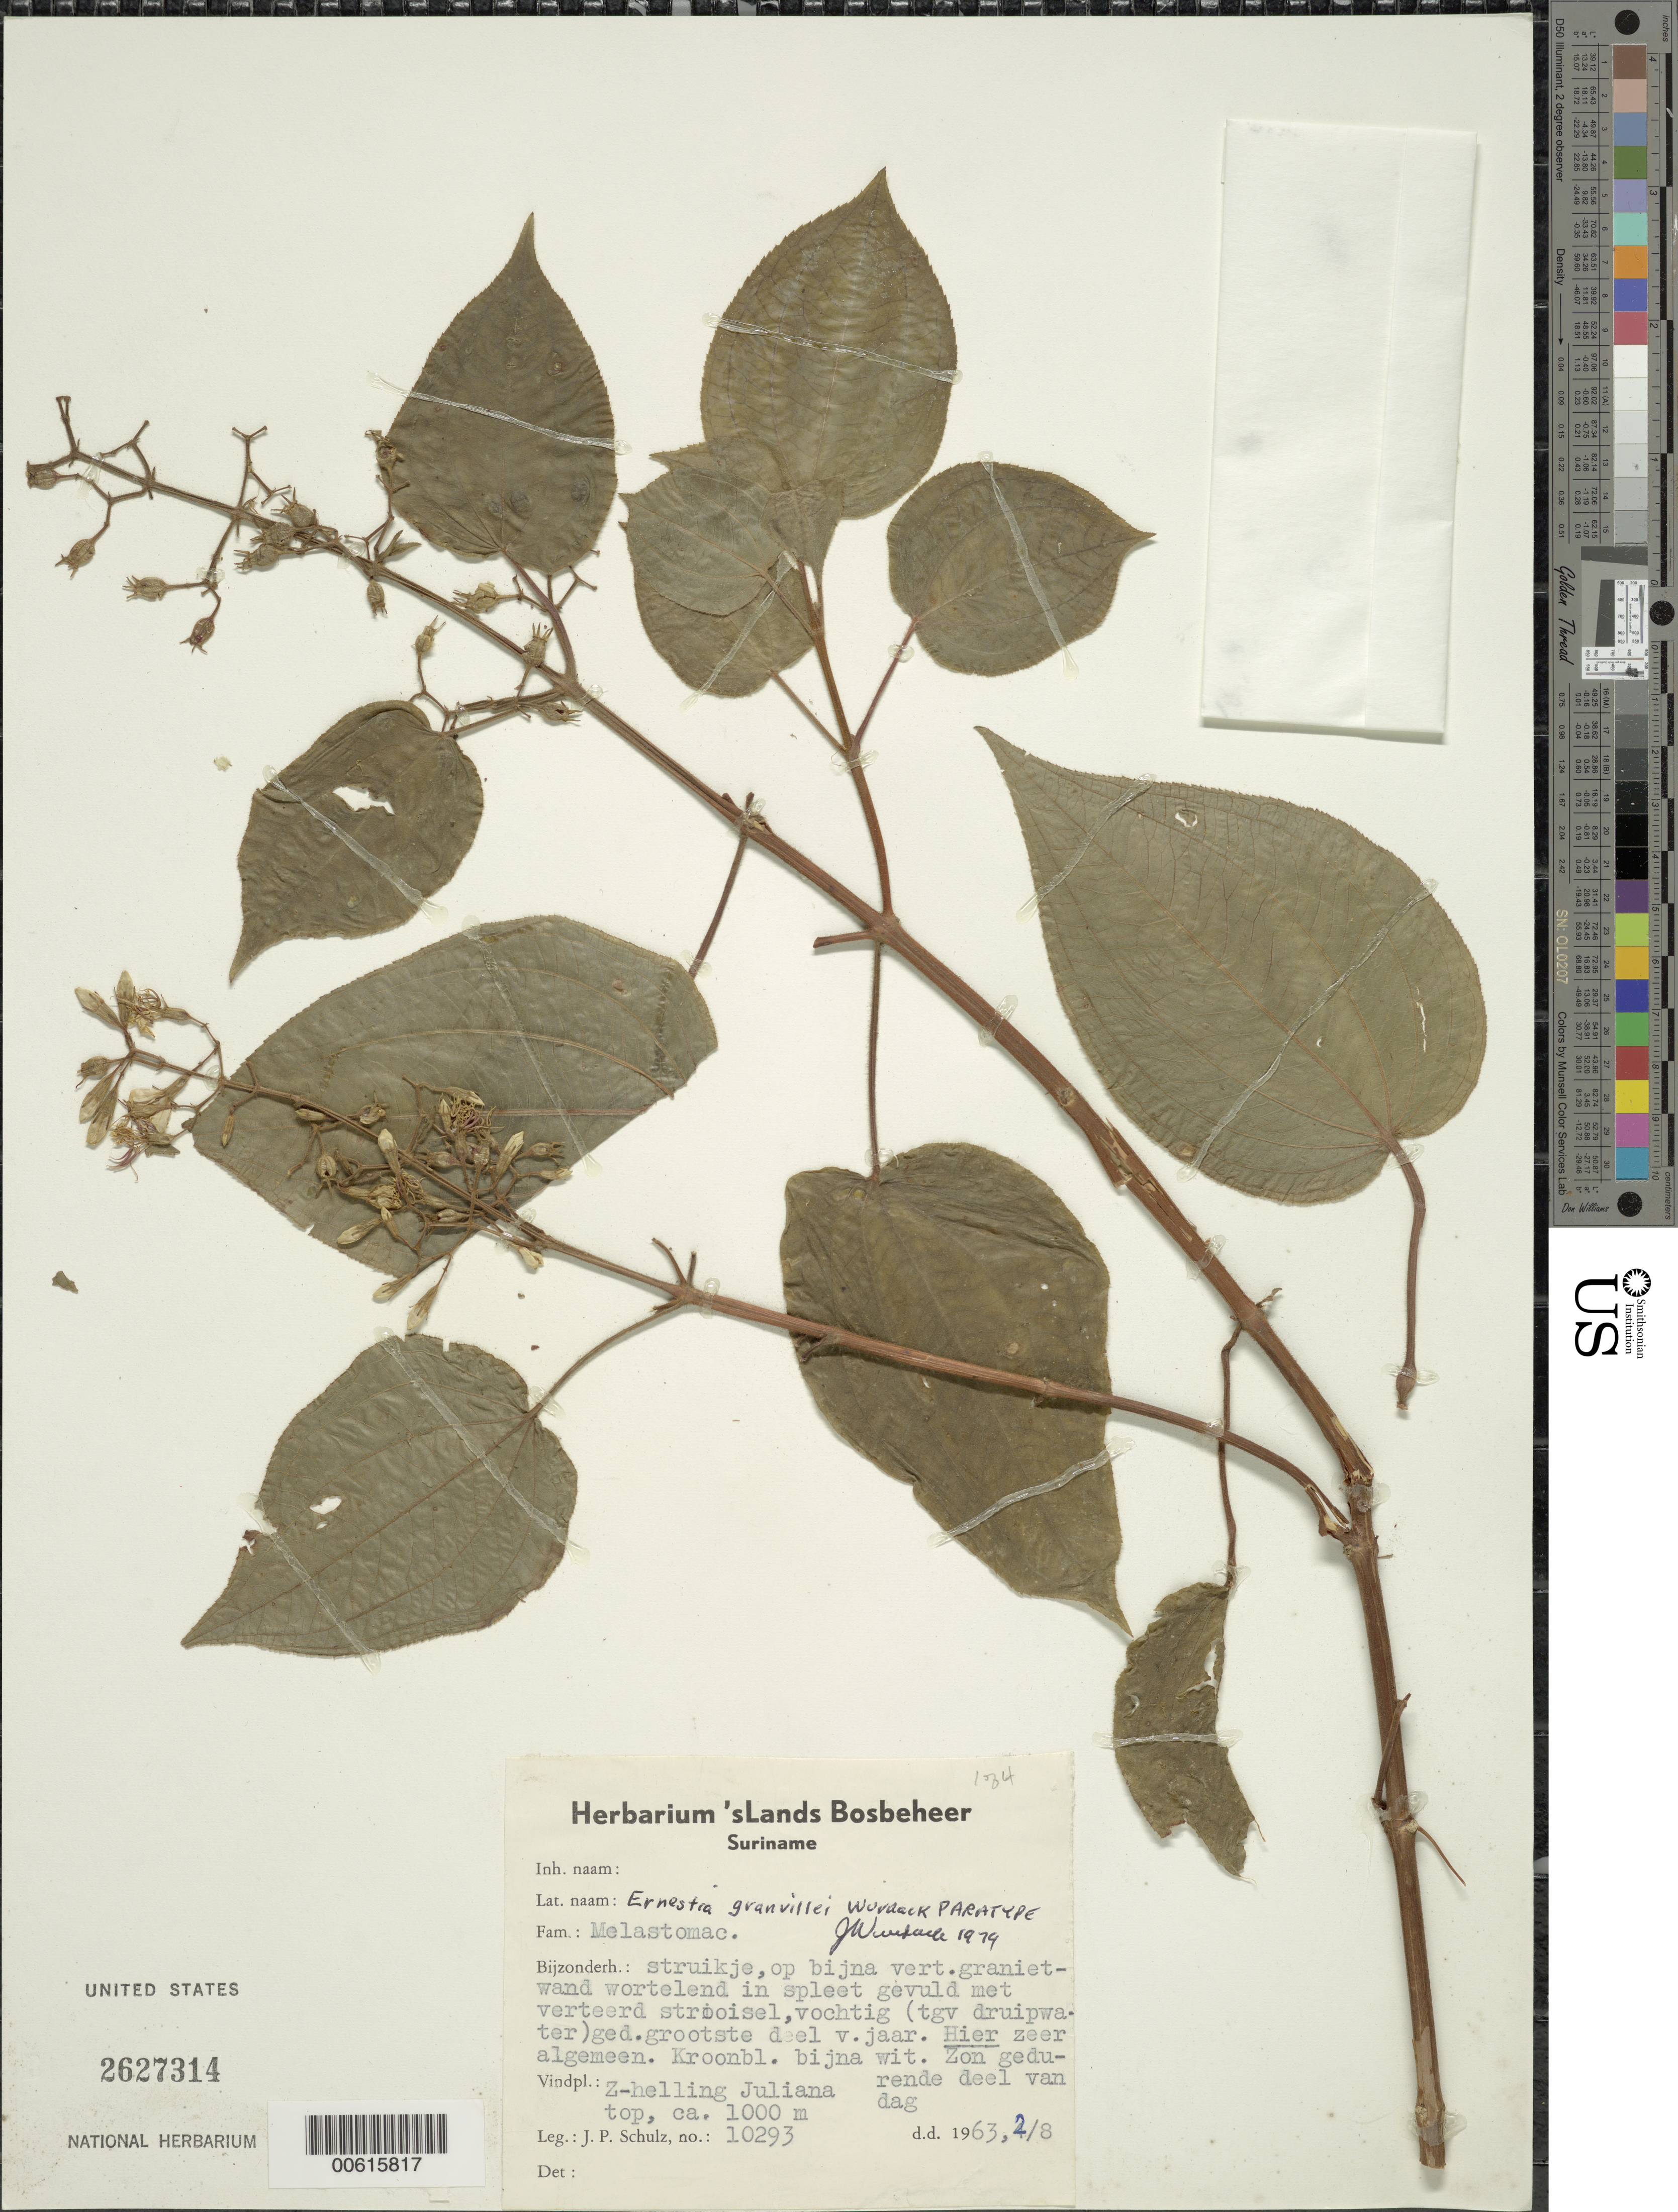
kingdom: Plantae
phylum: Tracheophyta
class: Magnoliopsida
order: Myrtales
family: Melastomataceae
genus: Ernestia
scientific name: Ernestia granvillei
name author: Wurdack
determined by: Wurdack, John J., (US), US (UNITED STATES)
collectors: J. P. Schulz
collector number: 10293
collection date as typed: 2-Aug-63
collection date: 1963-08-02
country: Suriname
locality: Wilhelminagebergte (Wilhelmina Mts.), Juliana Top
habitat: Bijna vert. graniet-wand wortelend in spleet gevuld met verteerd strooisel, vochtig (tgv druipwater)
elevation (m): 1000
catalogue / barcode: US 2627314